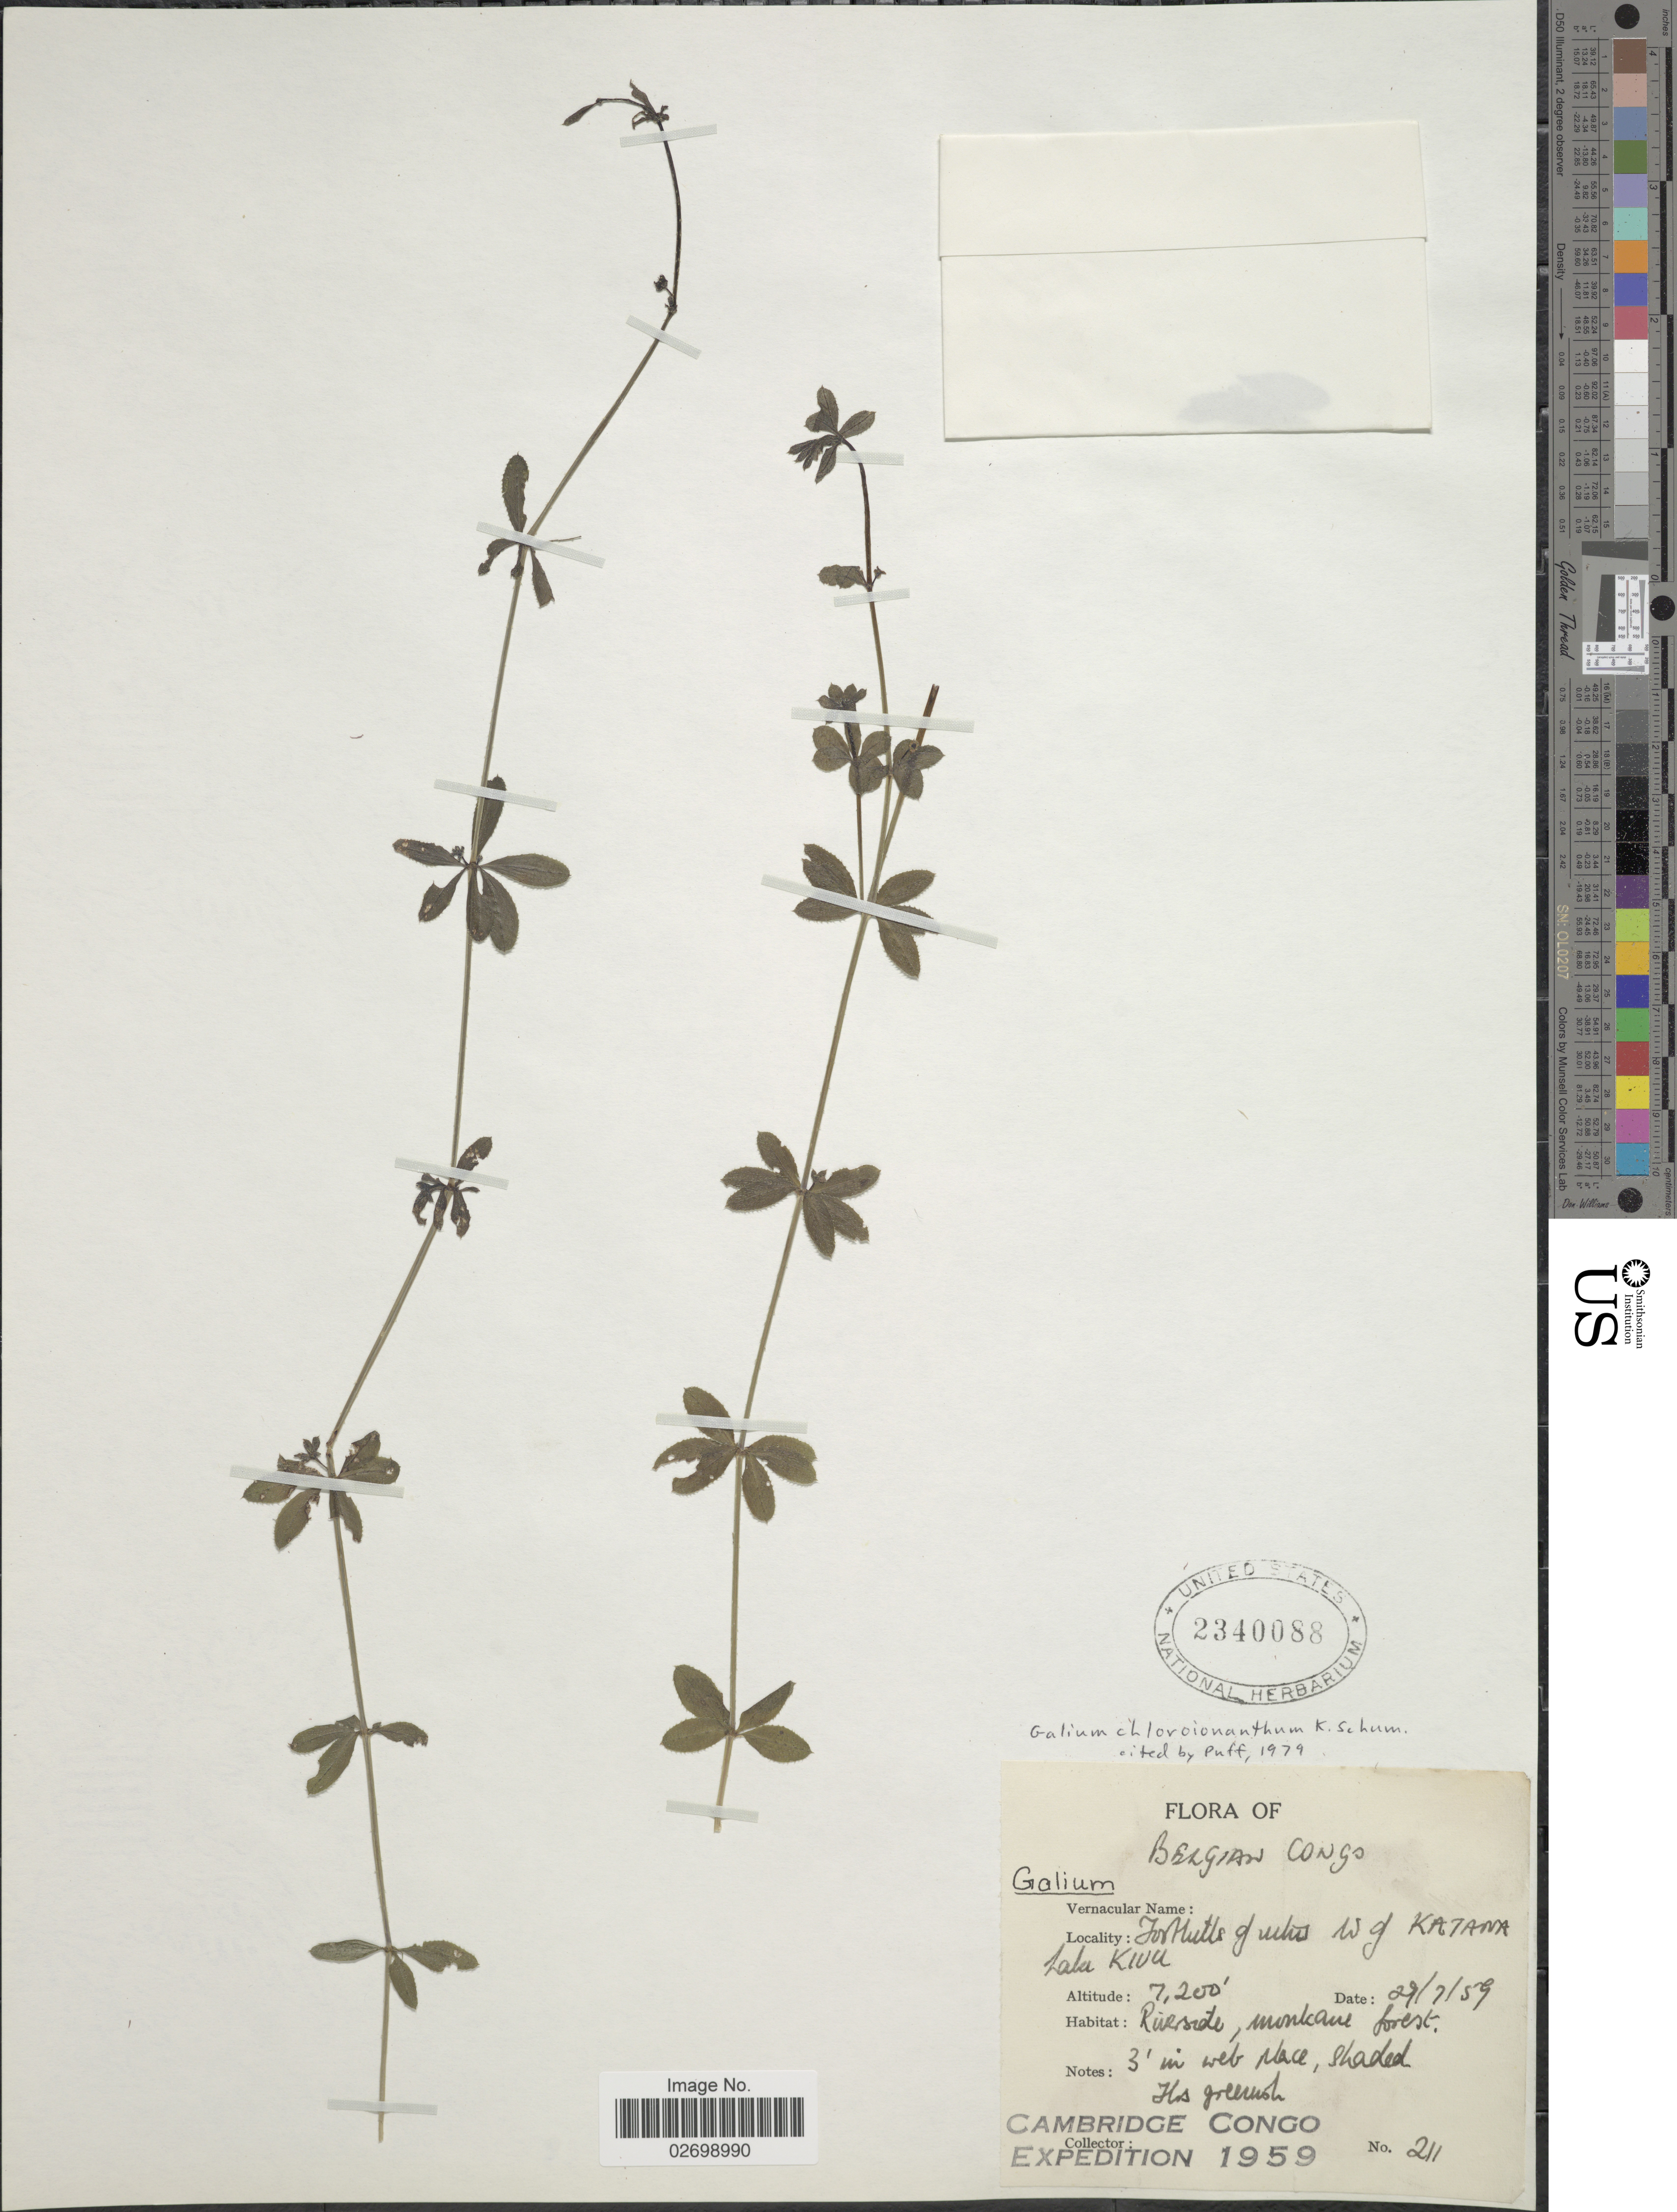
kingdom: Plantae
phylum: Tracheophyta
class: Magnoliopsida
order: Gentianales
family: Rubiaceae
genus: Galium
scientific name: Galium chloroionanthum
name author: K. Schum.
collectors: ex Cambridge Congo exped.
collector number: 211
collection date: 1959-07-27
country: Congo, Democratic Republic of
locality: Belgian Congo. Foothills of mtns W of Katana, Lake Kivu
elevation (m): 2195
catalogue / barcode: US 2340088